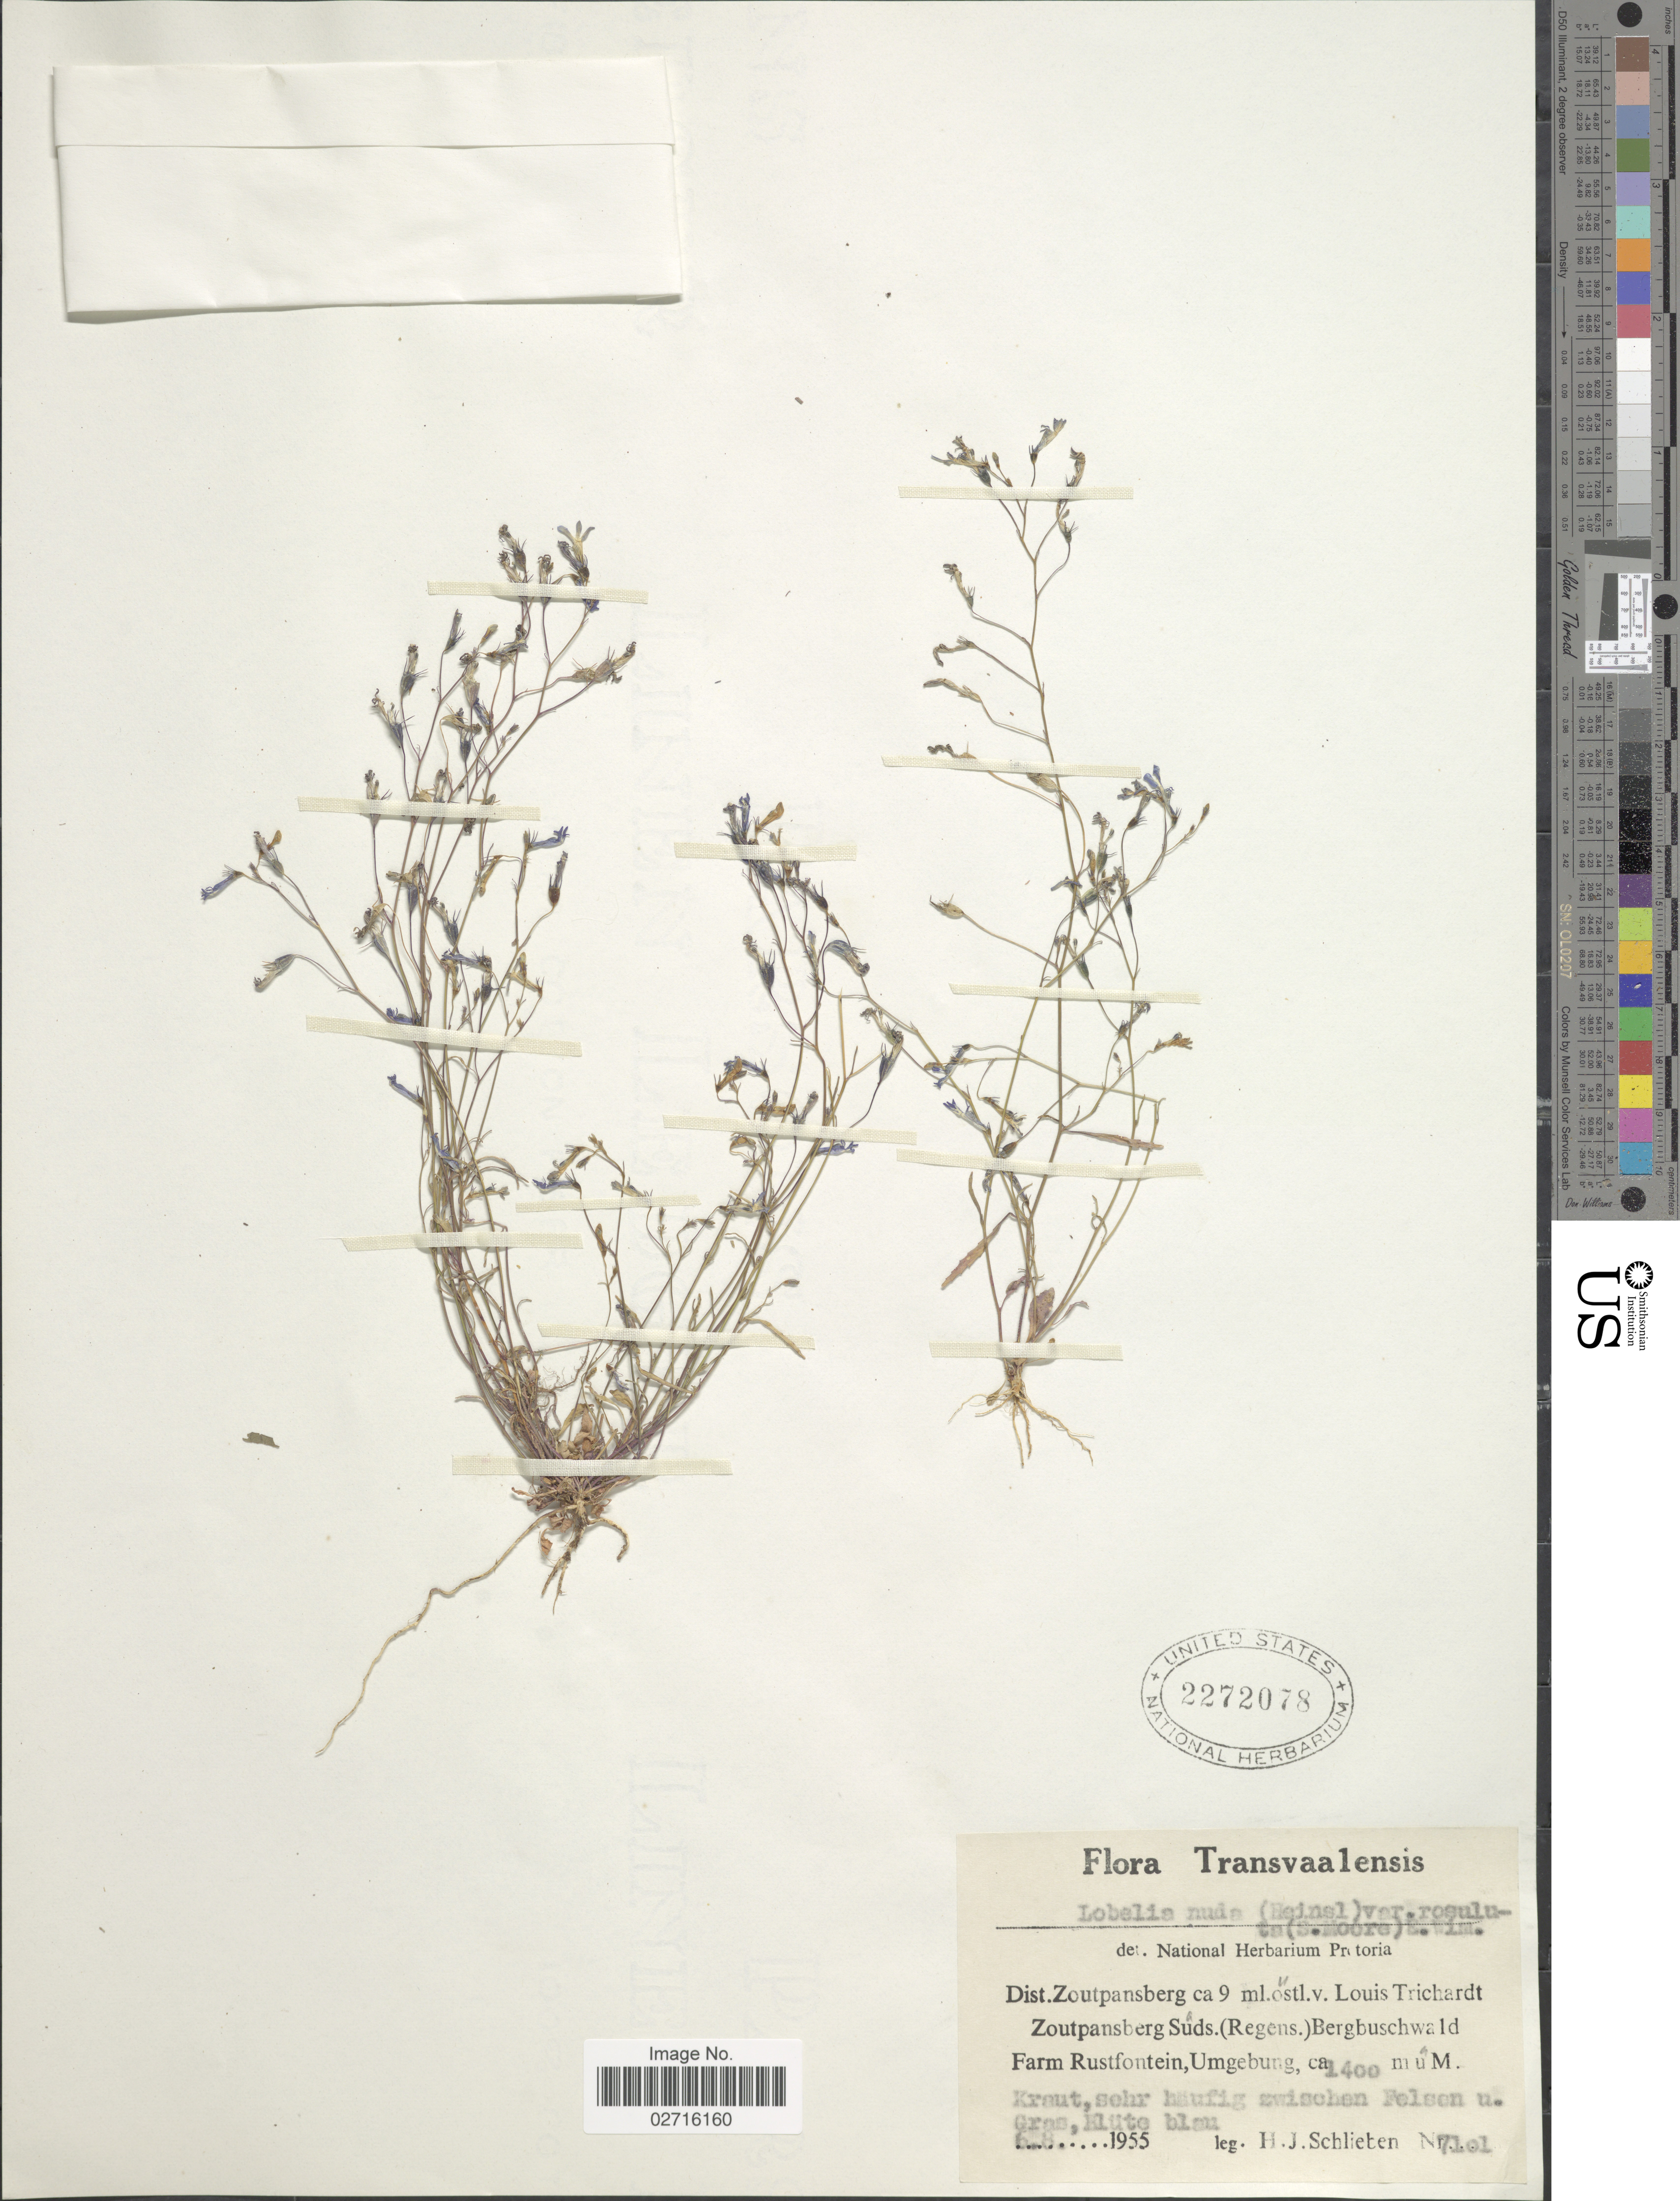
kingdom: Plantae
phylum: Tracheophyta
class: Magnoliopsida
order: Asterales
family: Campanulaceae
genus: Lobelia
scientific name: Lobelia nuda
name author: Hemsl.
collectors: H. J. Schlieben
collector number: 7101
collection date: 1955-08-06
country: South Africa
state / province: Limpopo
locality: Transvaalensis, Dist. Zoutpansberg ca 9 ml östl.v. Louis Trichardt Zoutpansberg Süds. (Regens) Bergbuschwald Farm Rustfontein, Umgebung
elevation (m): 1400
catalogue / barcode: US 2272078